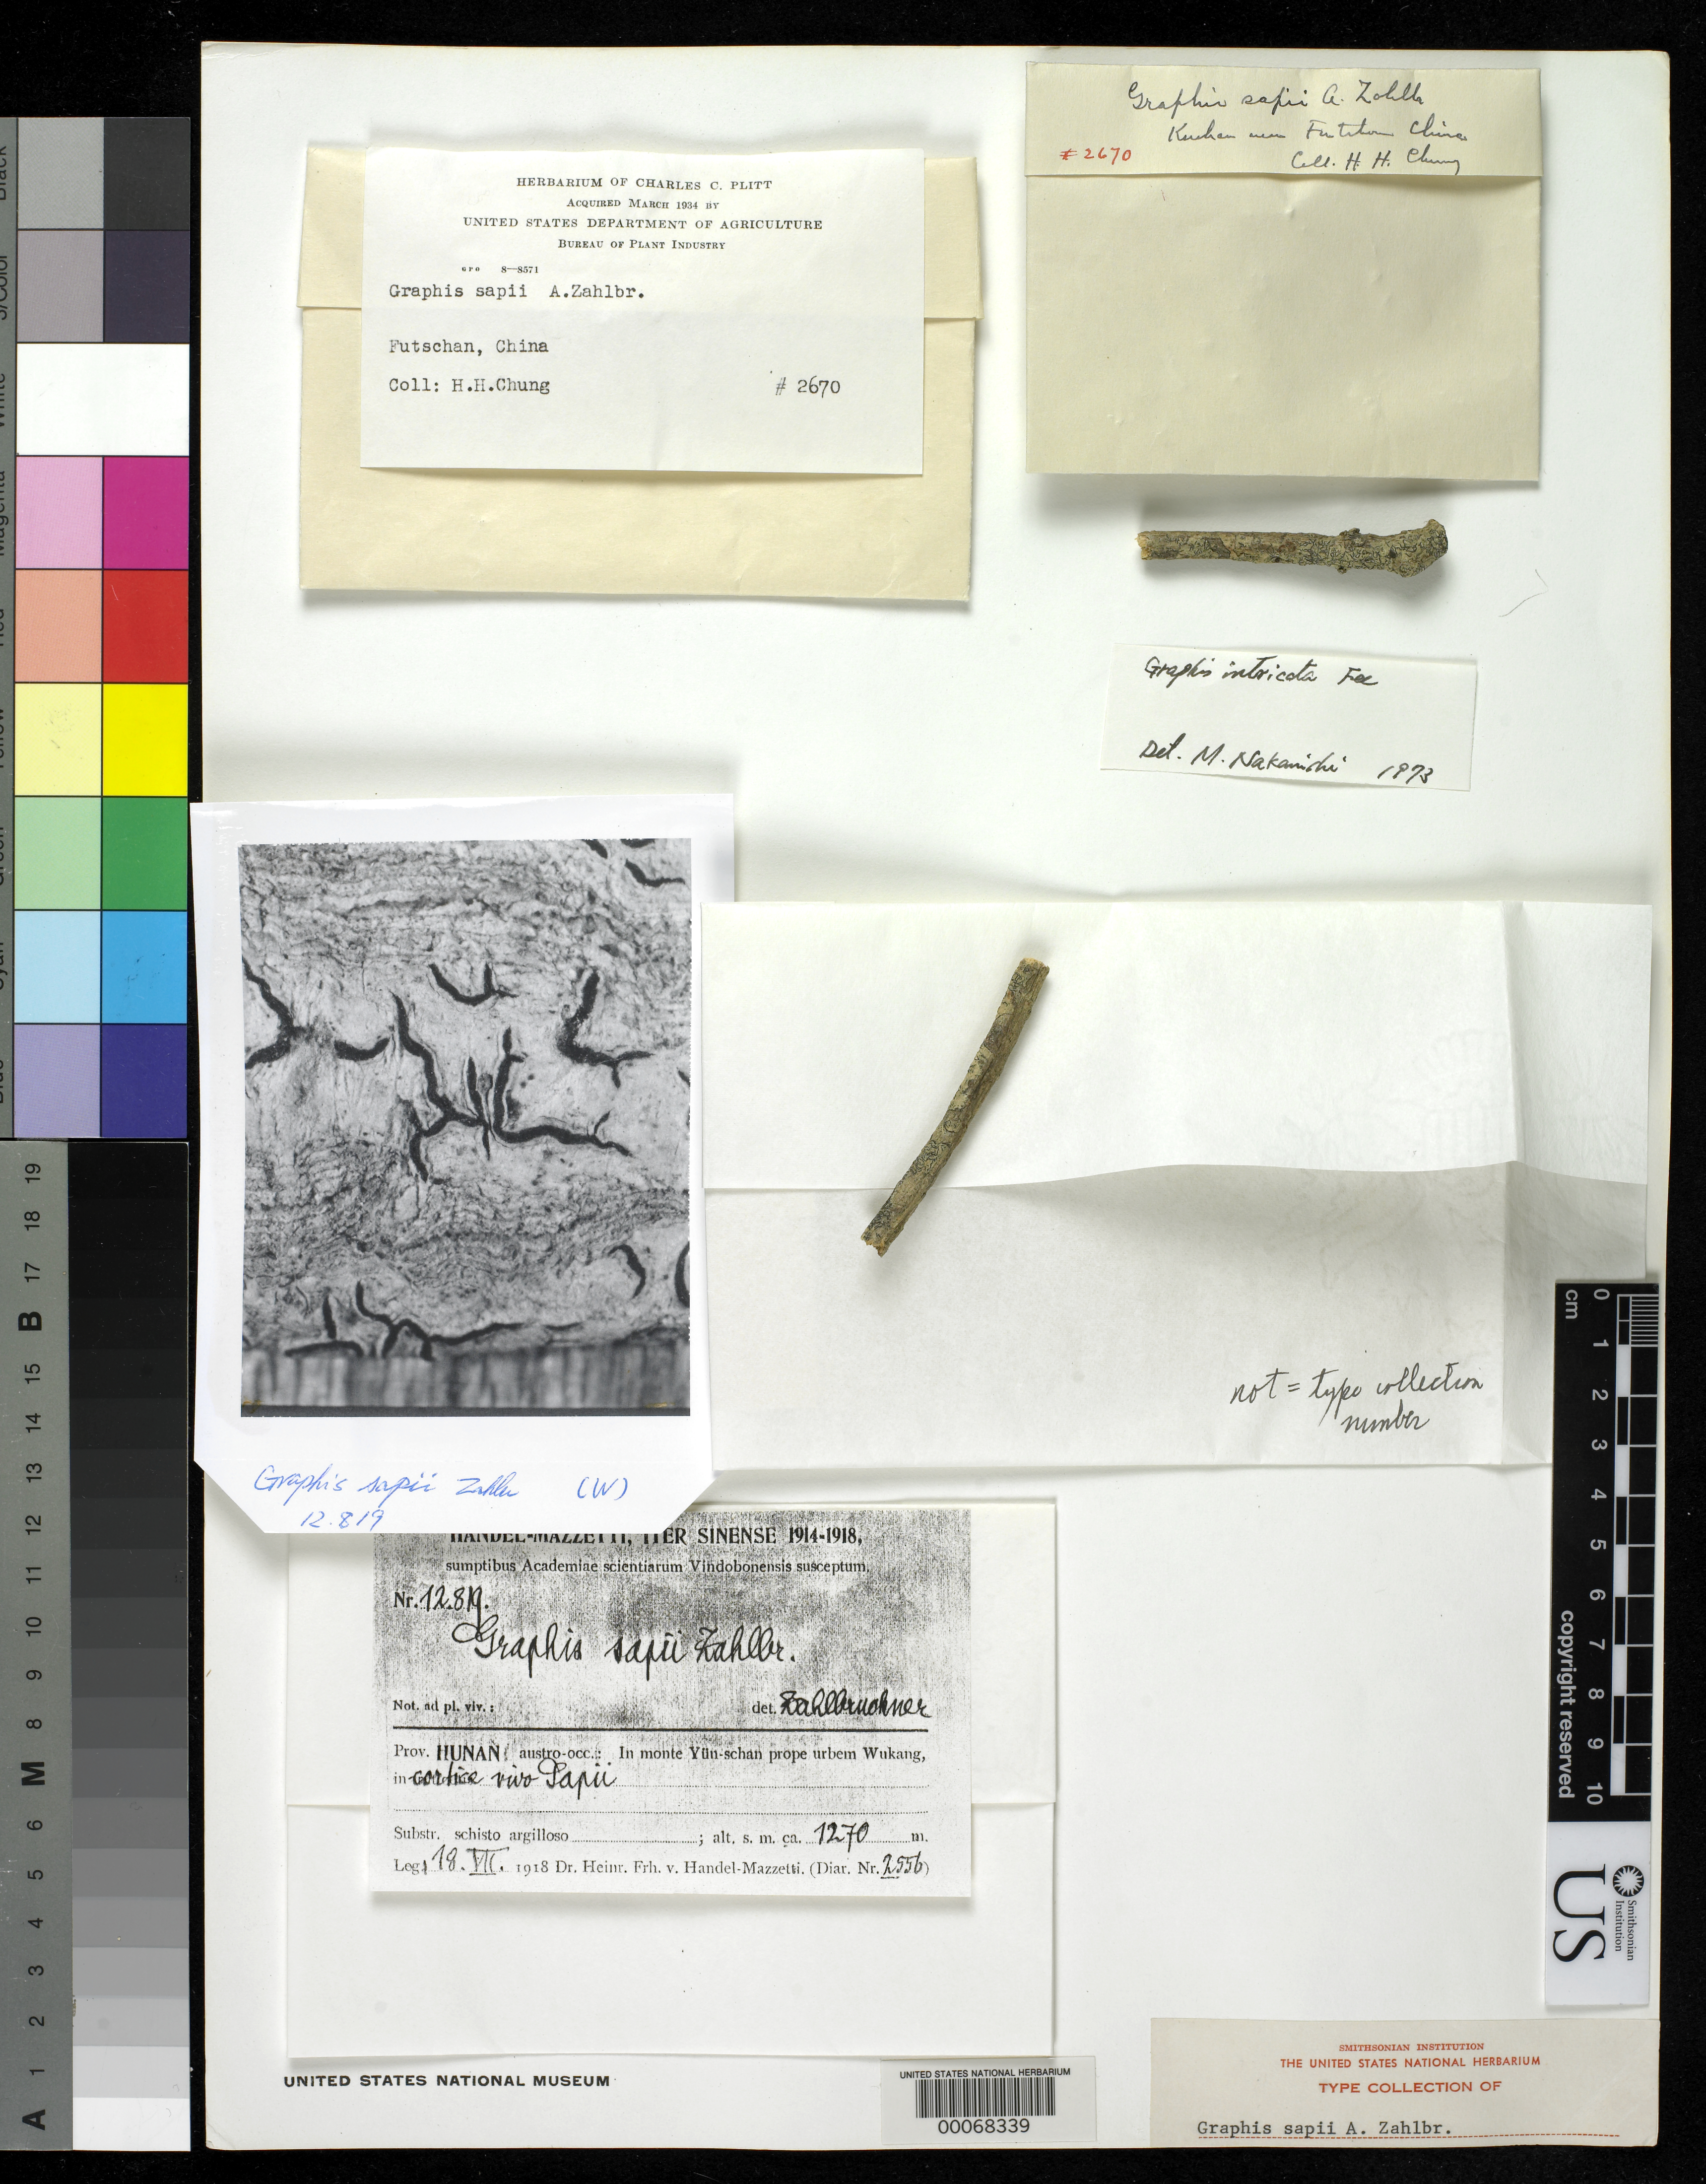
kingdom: Fungi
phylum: Ascomycota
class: Lecanoromycetes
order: Ostropales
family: Graphidaceae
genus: Graphis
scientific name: Graphis sapii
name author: Zahlbr. in Hand.-Mazz.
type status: Isosyntype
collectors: H. Chung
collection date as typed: Jul 1928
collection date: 1928-07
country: China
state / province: Hunan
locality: Gu-schan Fu-tschou.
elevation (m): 500